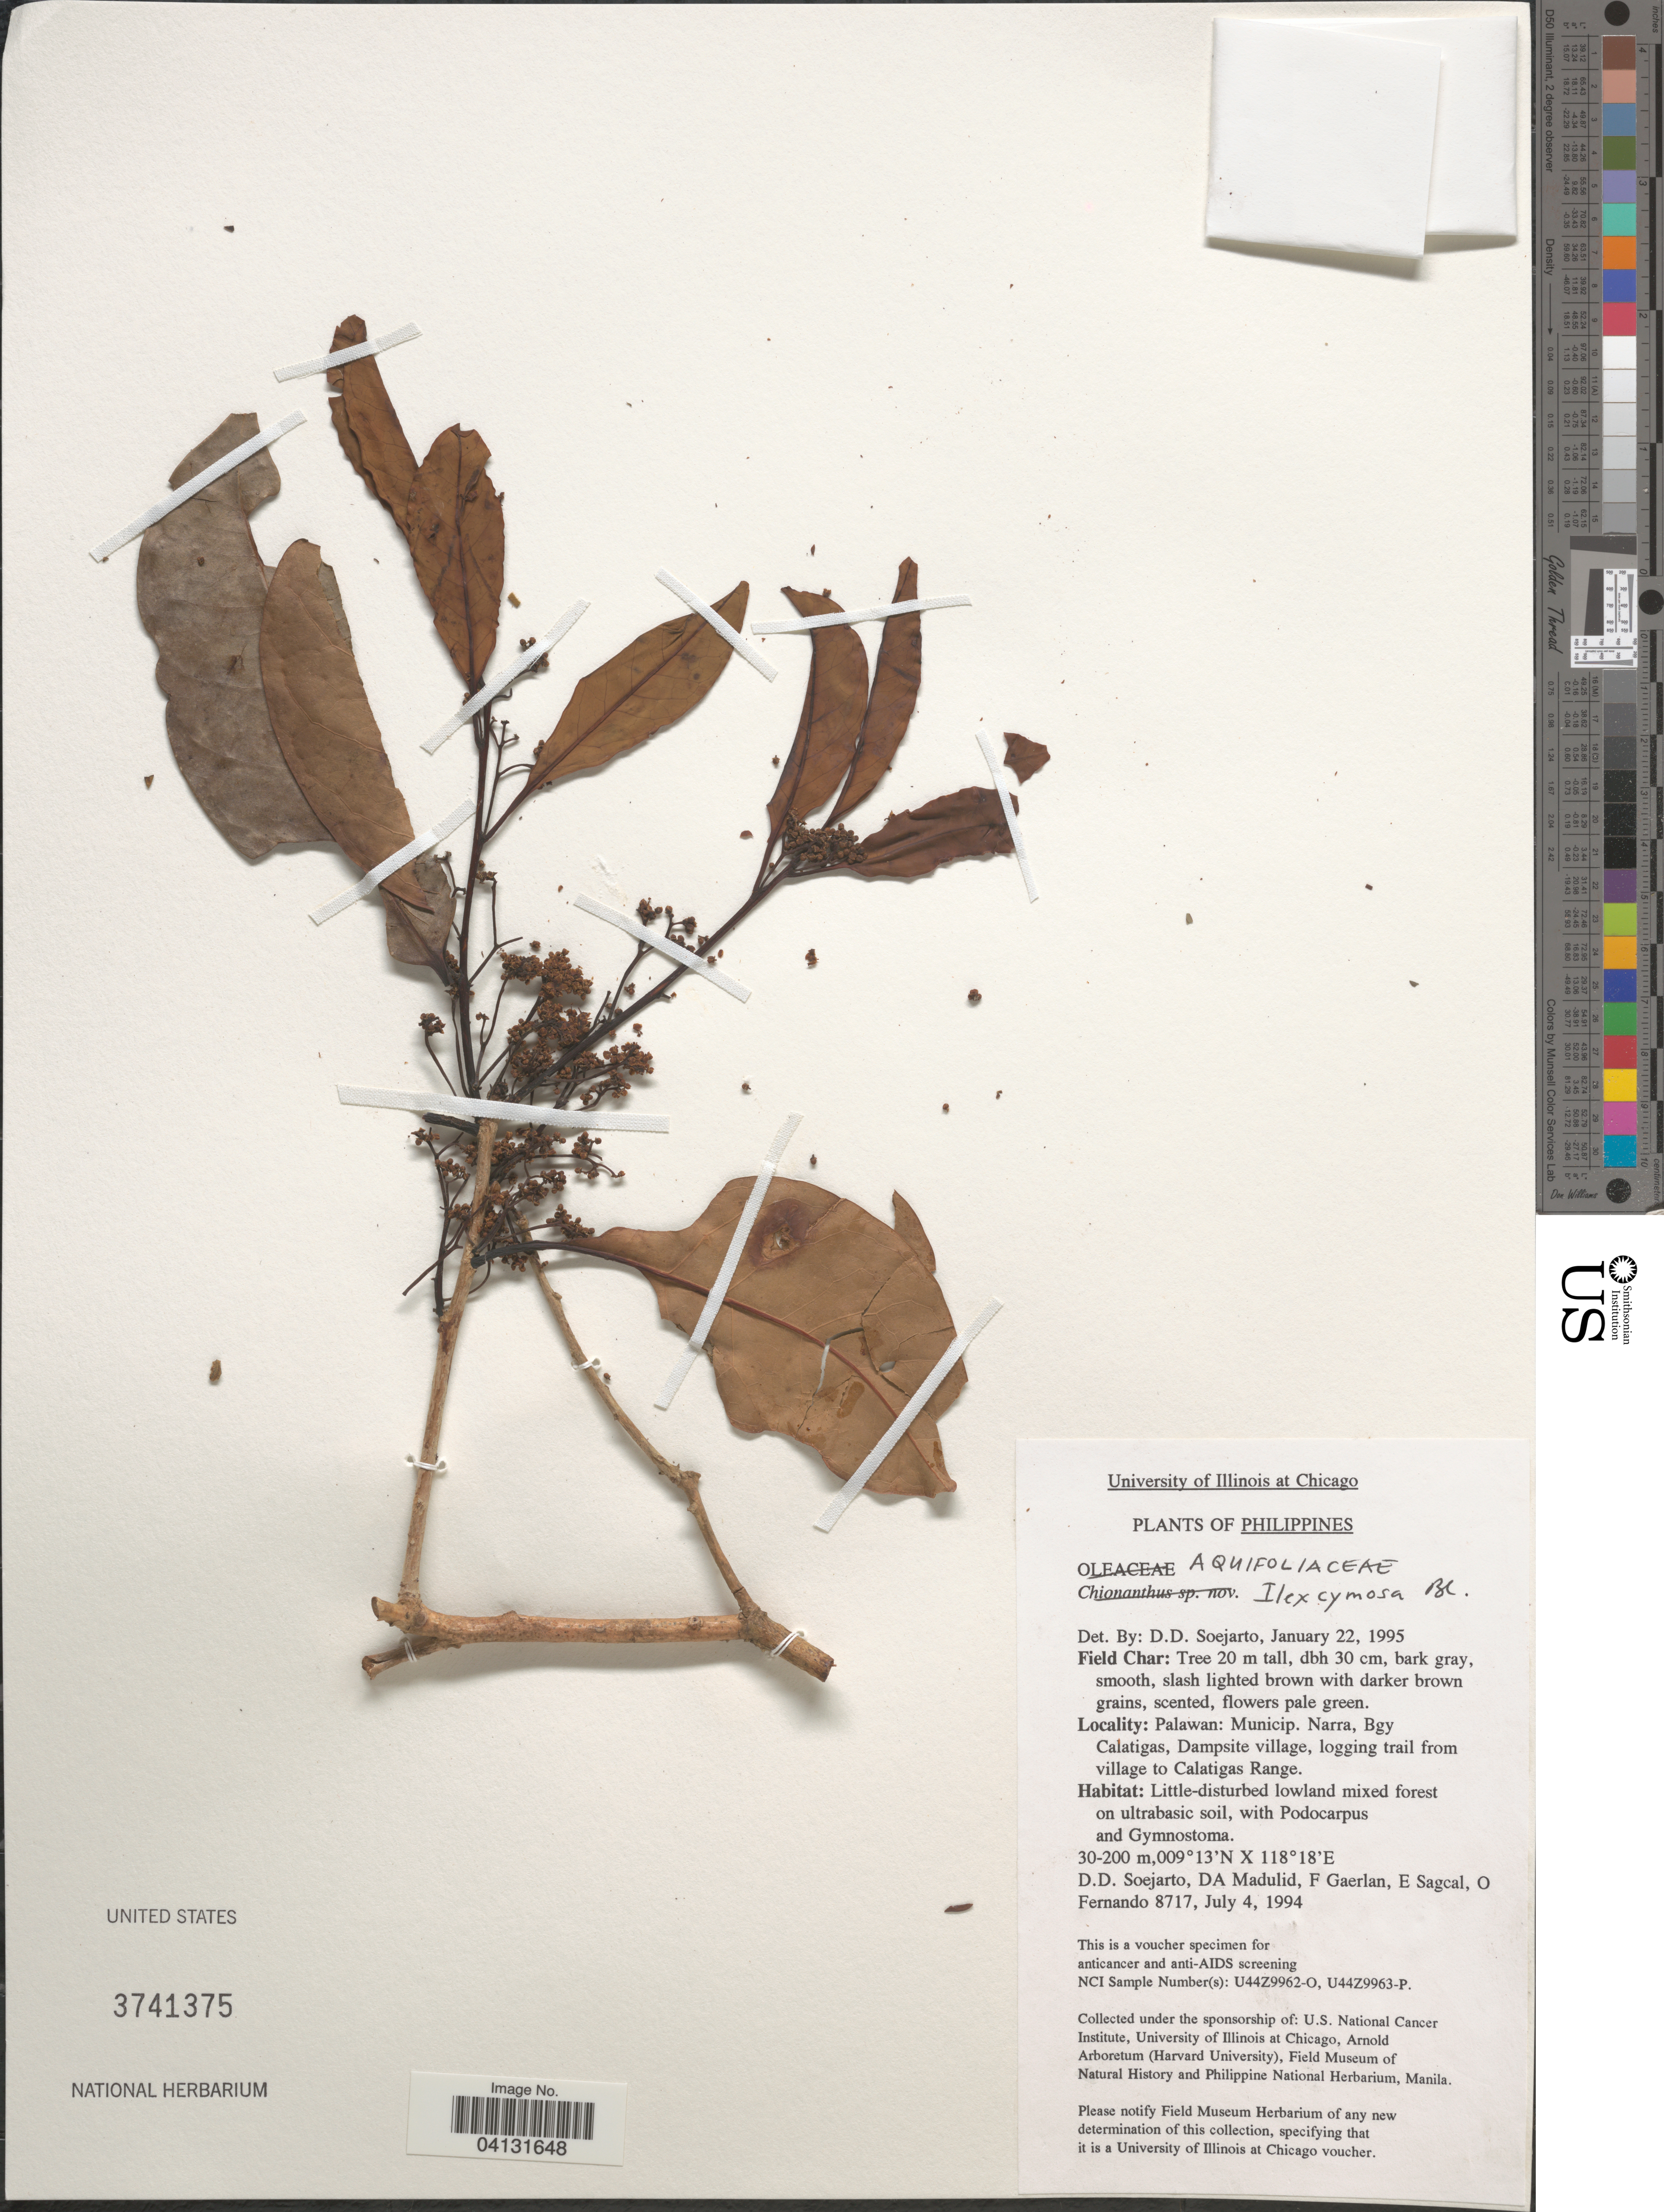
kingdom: Plantae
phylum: Tracheophyta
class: Magnoliopsida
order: Aquifoliales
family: Aquifoliaceae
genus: Ilex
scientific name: Ilex cymosa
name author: Blume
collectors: D. Madulid, F. Gaerlan, E. Sagcal & O. Fernando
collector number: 8717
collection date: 1994-07-04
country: Philippines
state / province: Mimaropa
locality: Palawan: Municip. Narra, Bgy Calatigas, Dampsite village, logging trail from village to Calatigas Range.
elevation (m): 30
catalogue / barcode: US 3741375